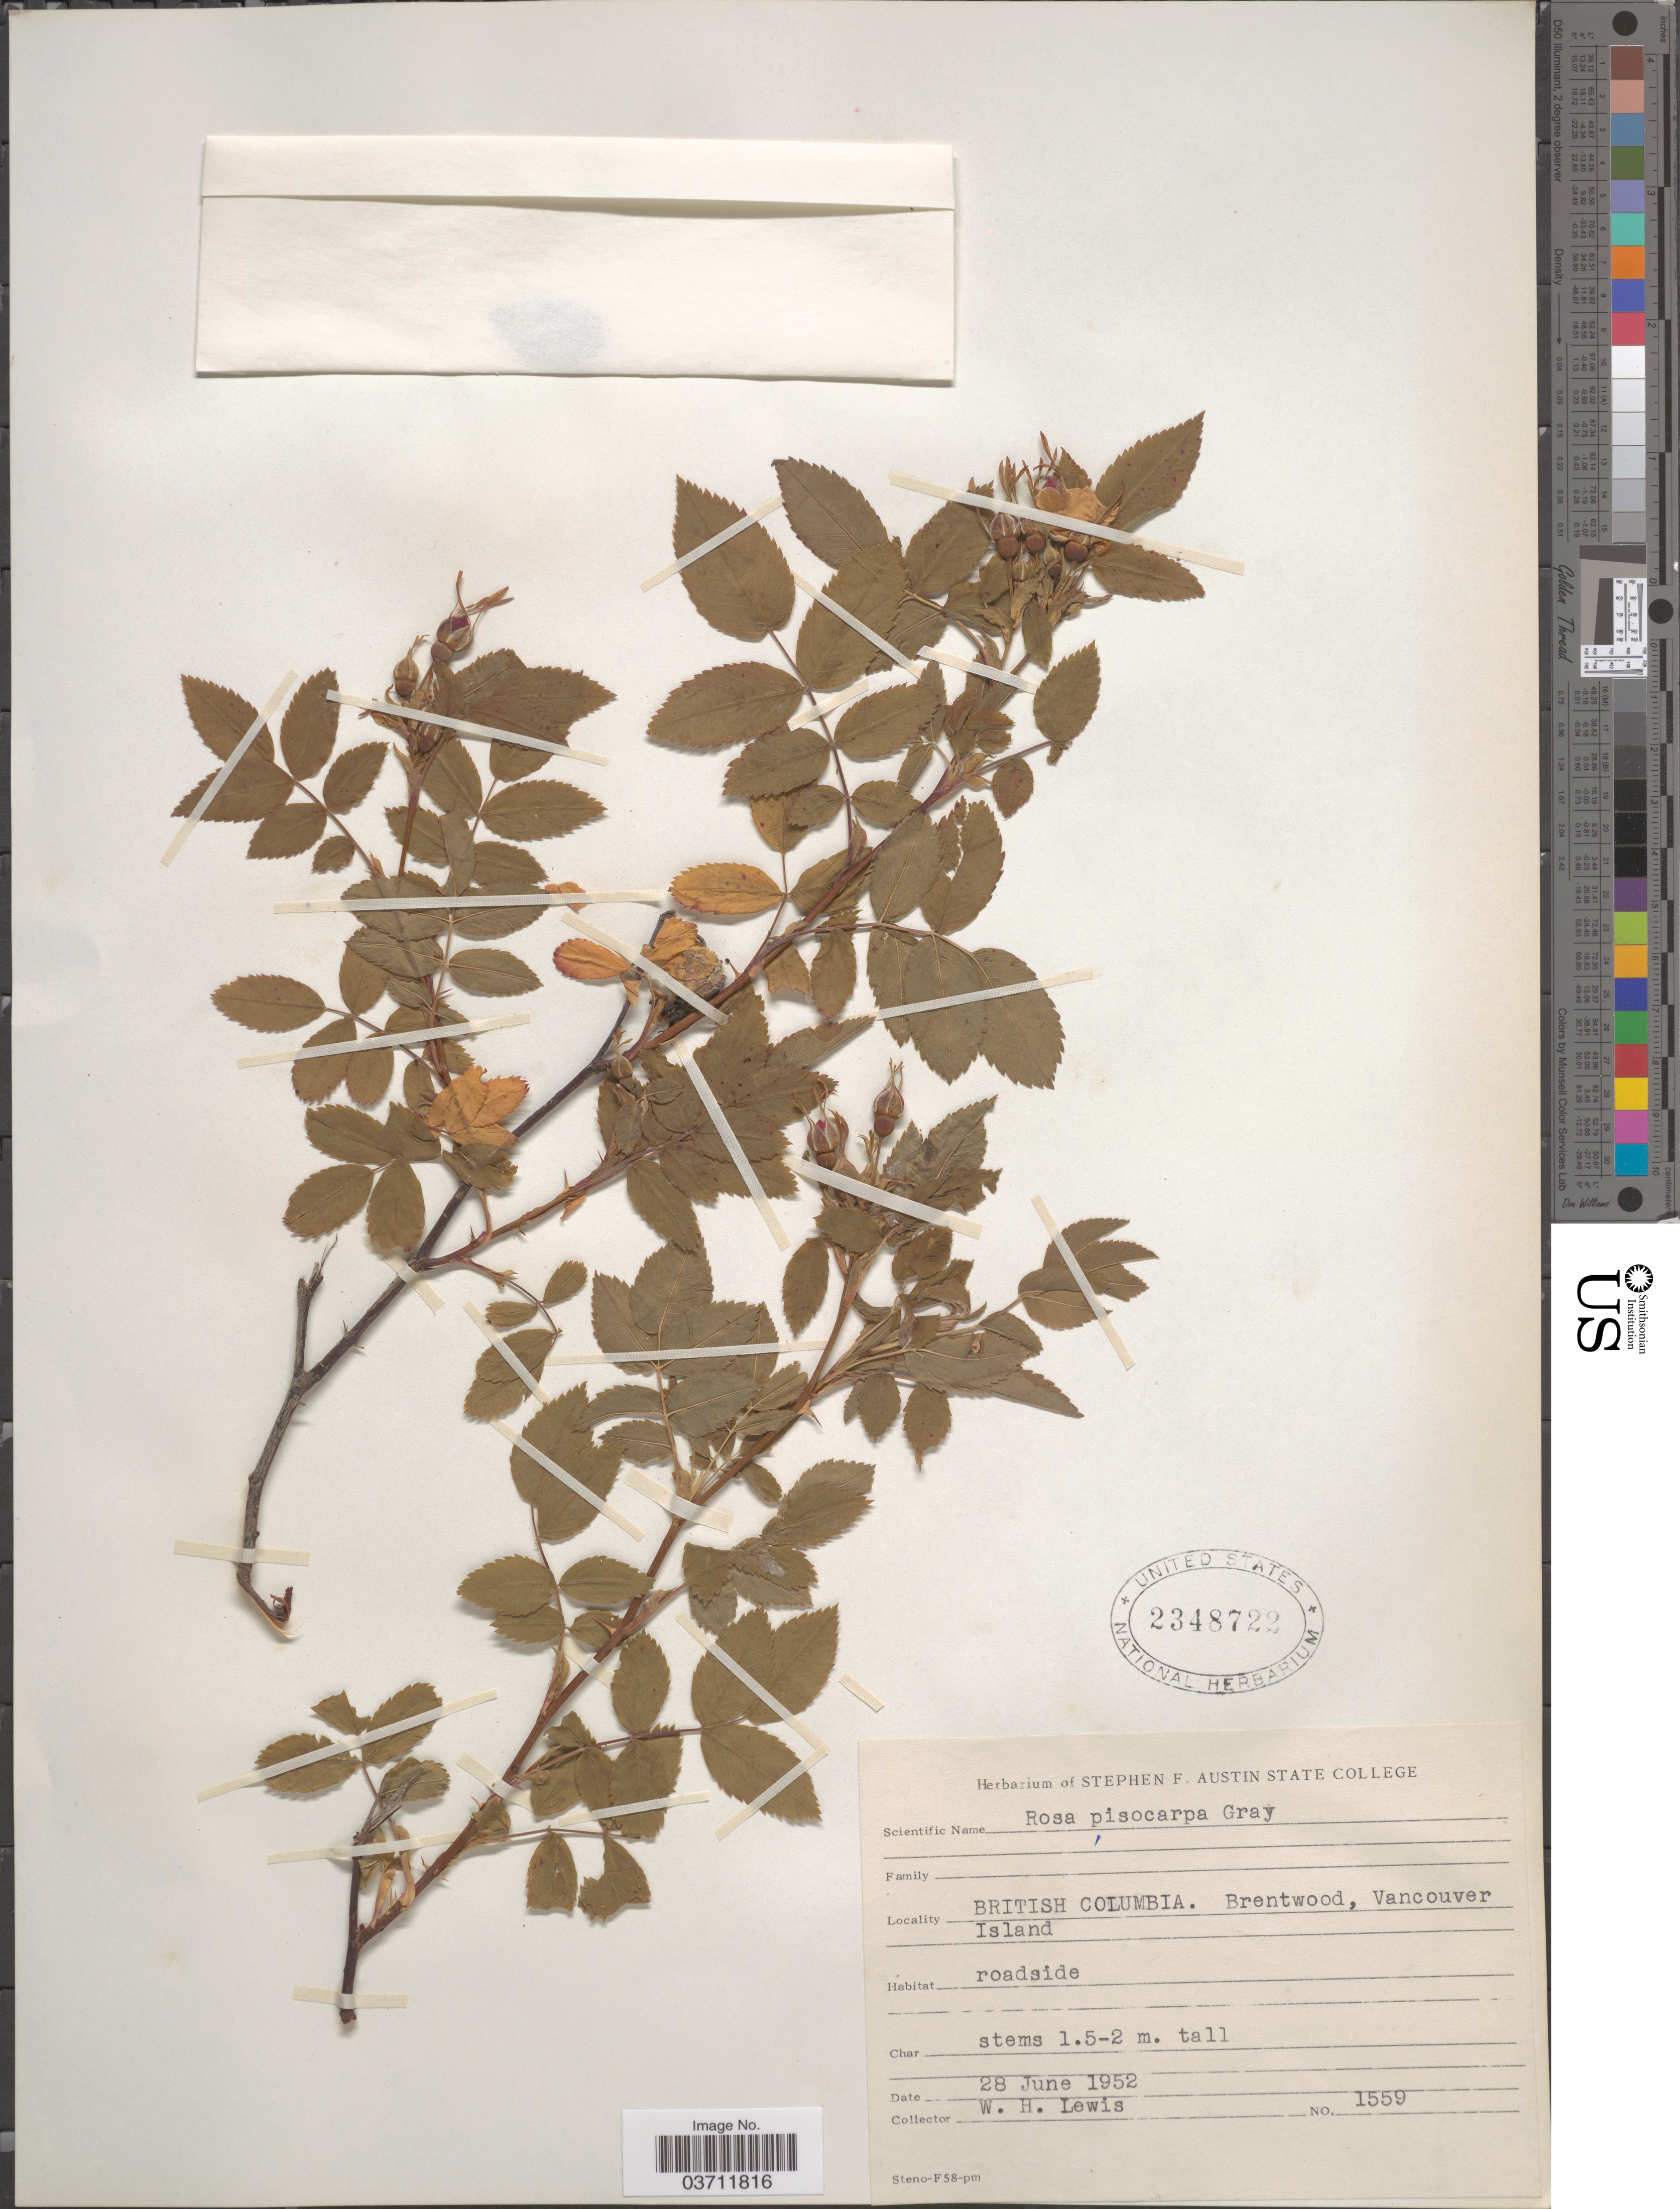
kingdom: Plantae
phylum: Tracheophyta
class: Magnoliopsida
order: Rosales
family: Rosaceae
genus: Rosa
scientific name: Rosa pisocarpa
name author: A. Gray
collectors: W. H. Lewis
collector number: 1559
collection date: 1952-06-28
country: Canada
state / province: British Columbia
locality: Brentwood, Vancouver Island.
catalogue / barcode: US 2348722